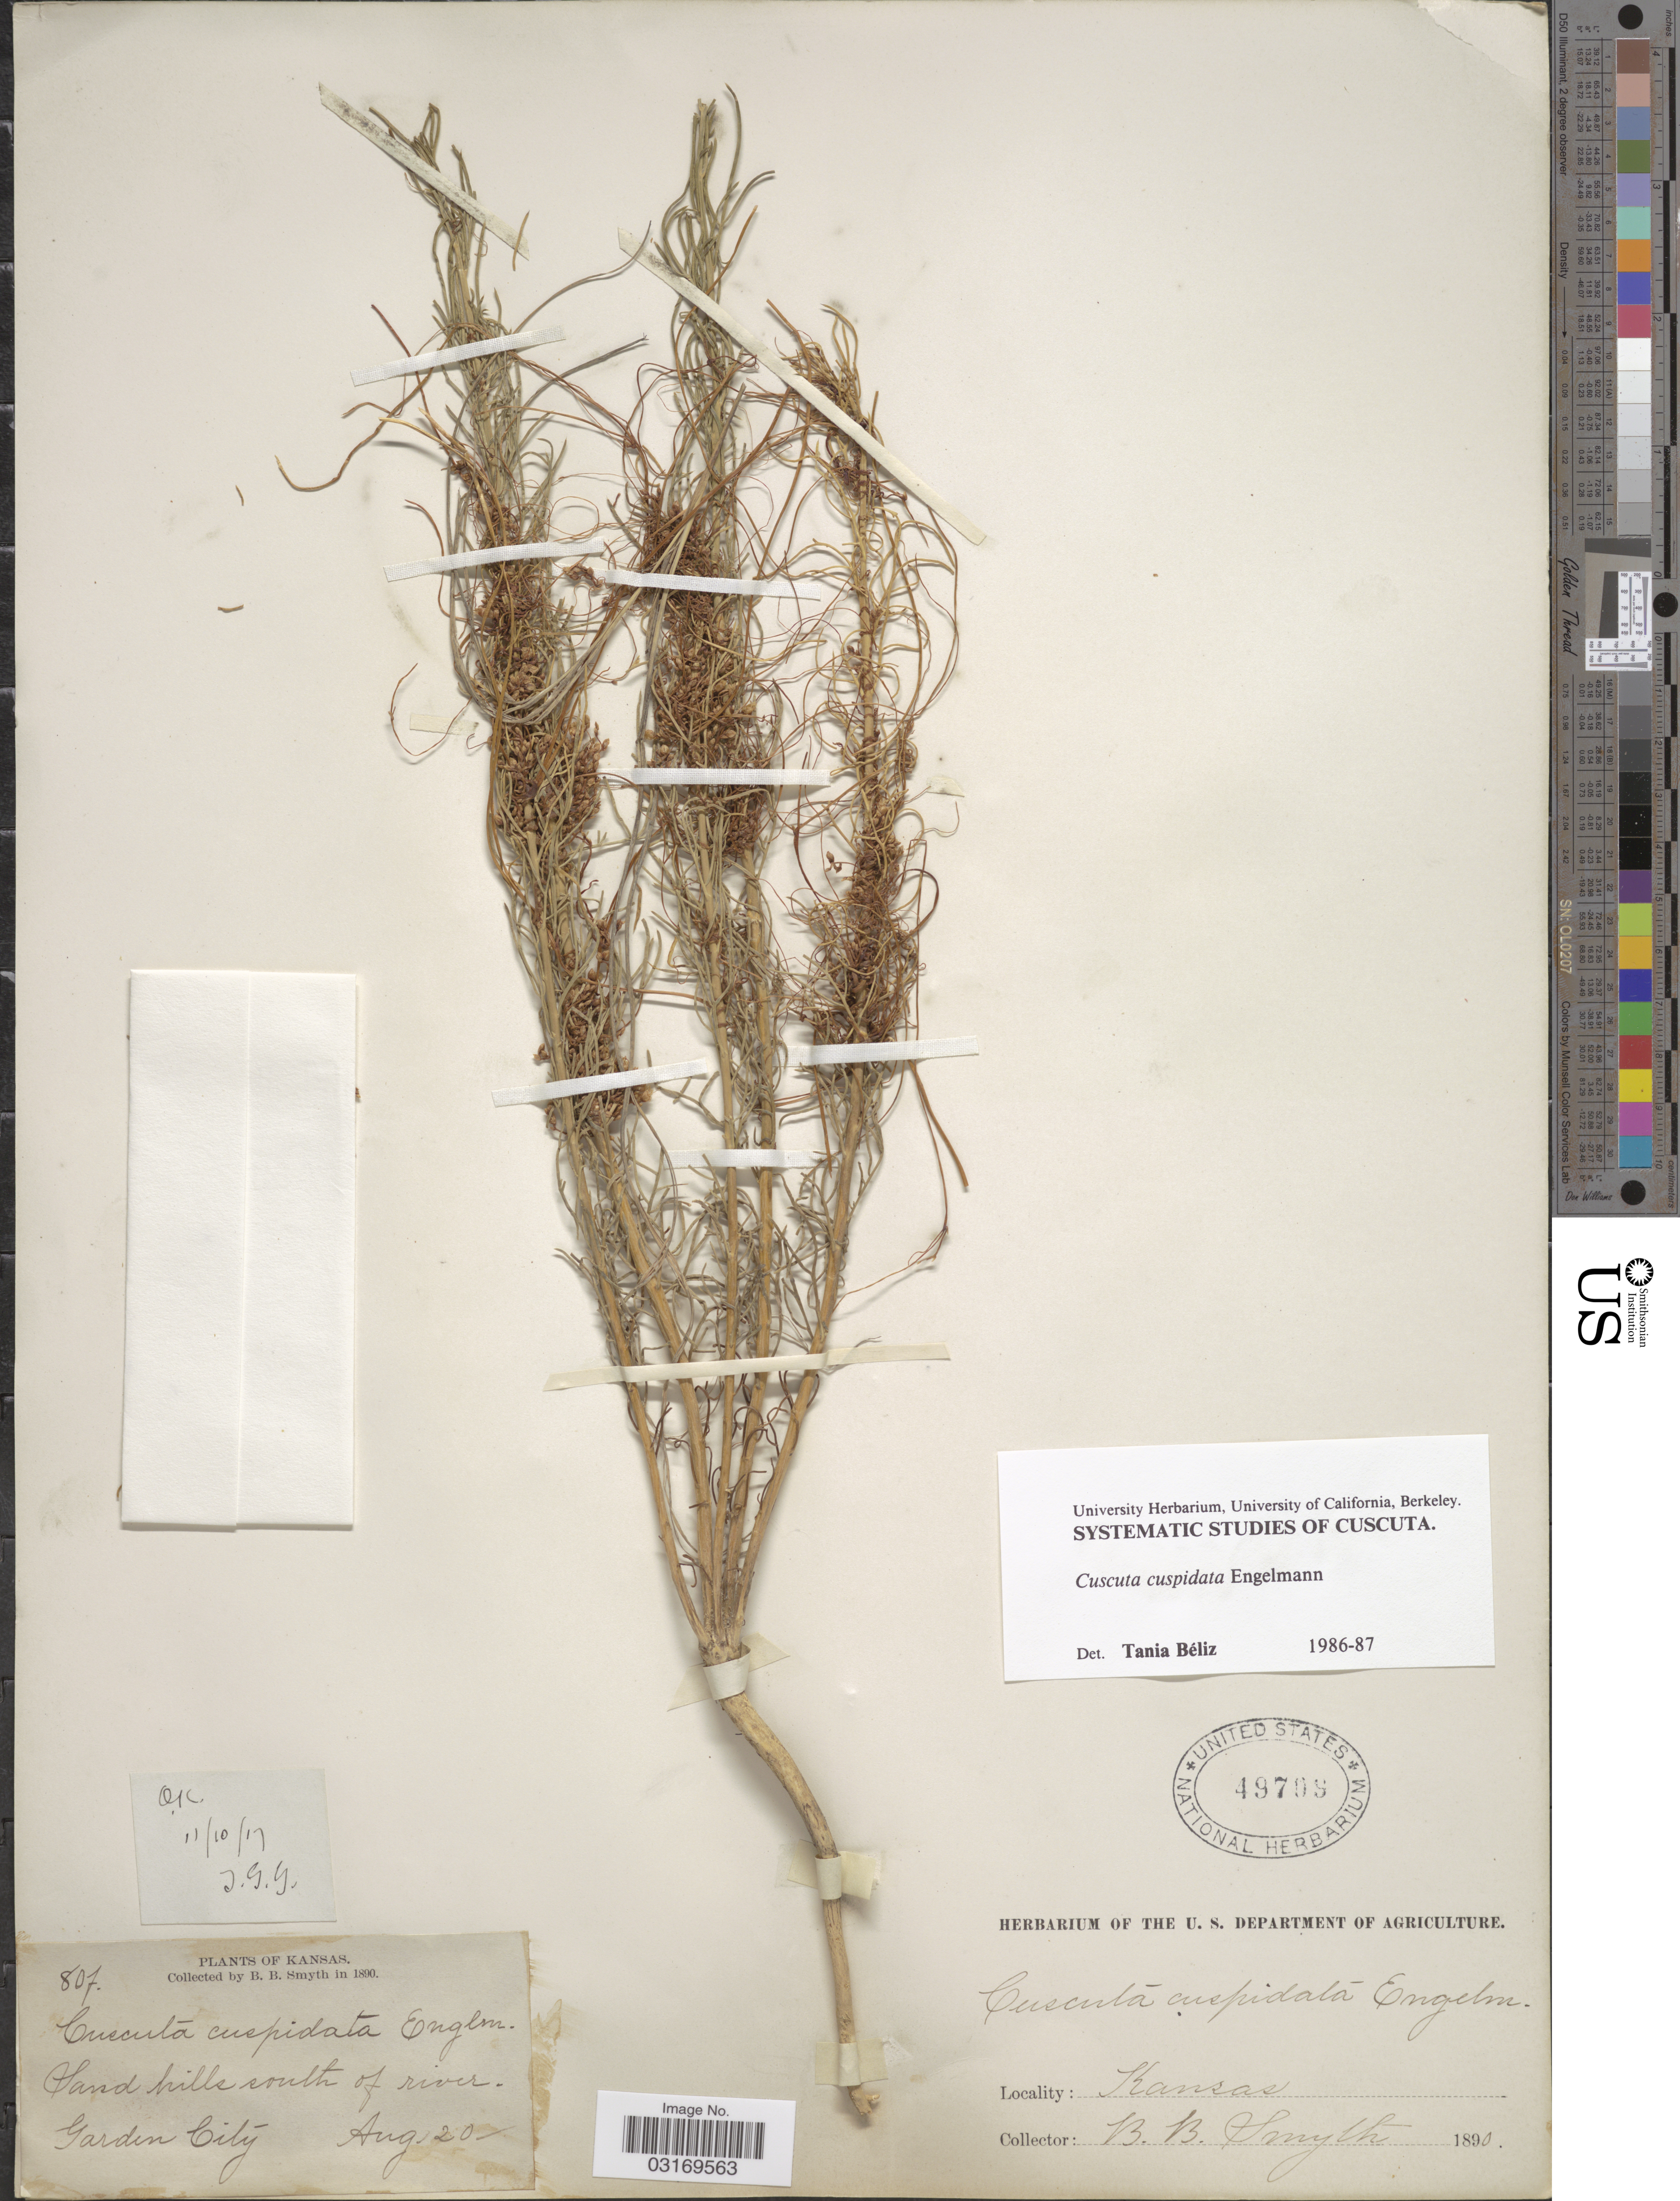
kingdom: Plantae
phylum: Tracheophyta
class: Magnoliopsida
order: Solanales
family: Convolvulaceae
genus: Cuscuta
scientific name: Cuscuta cuspidata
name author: Engelm.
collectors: B. Smyth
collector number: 807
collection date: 1890-08-20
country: United States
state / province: Kansas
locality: Sand hills south of river, Garden City.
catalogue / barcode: US 49709